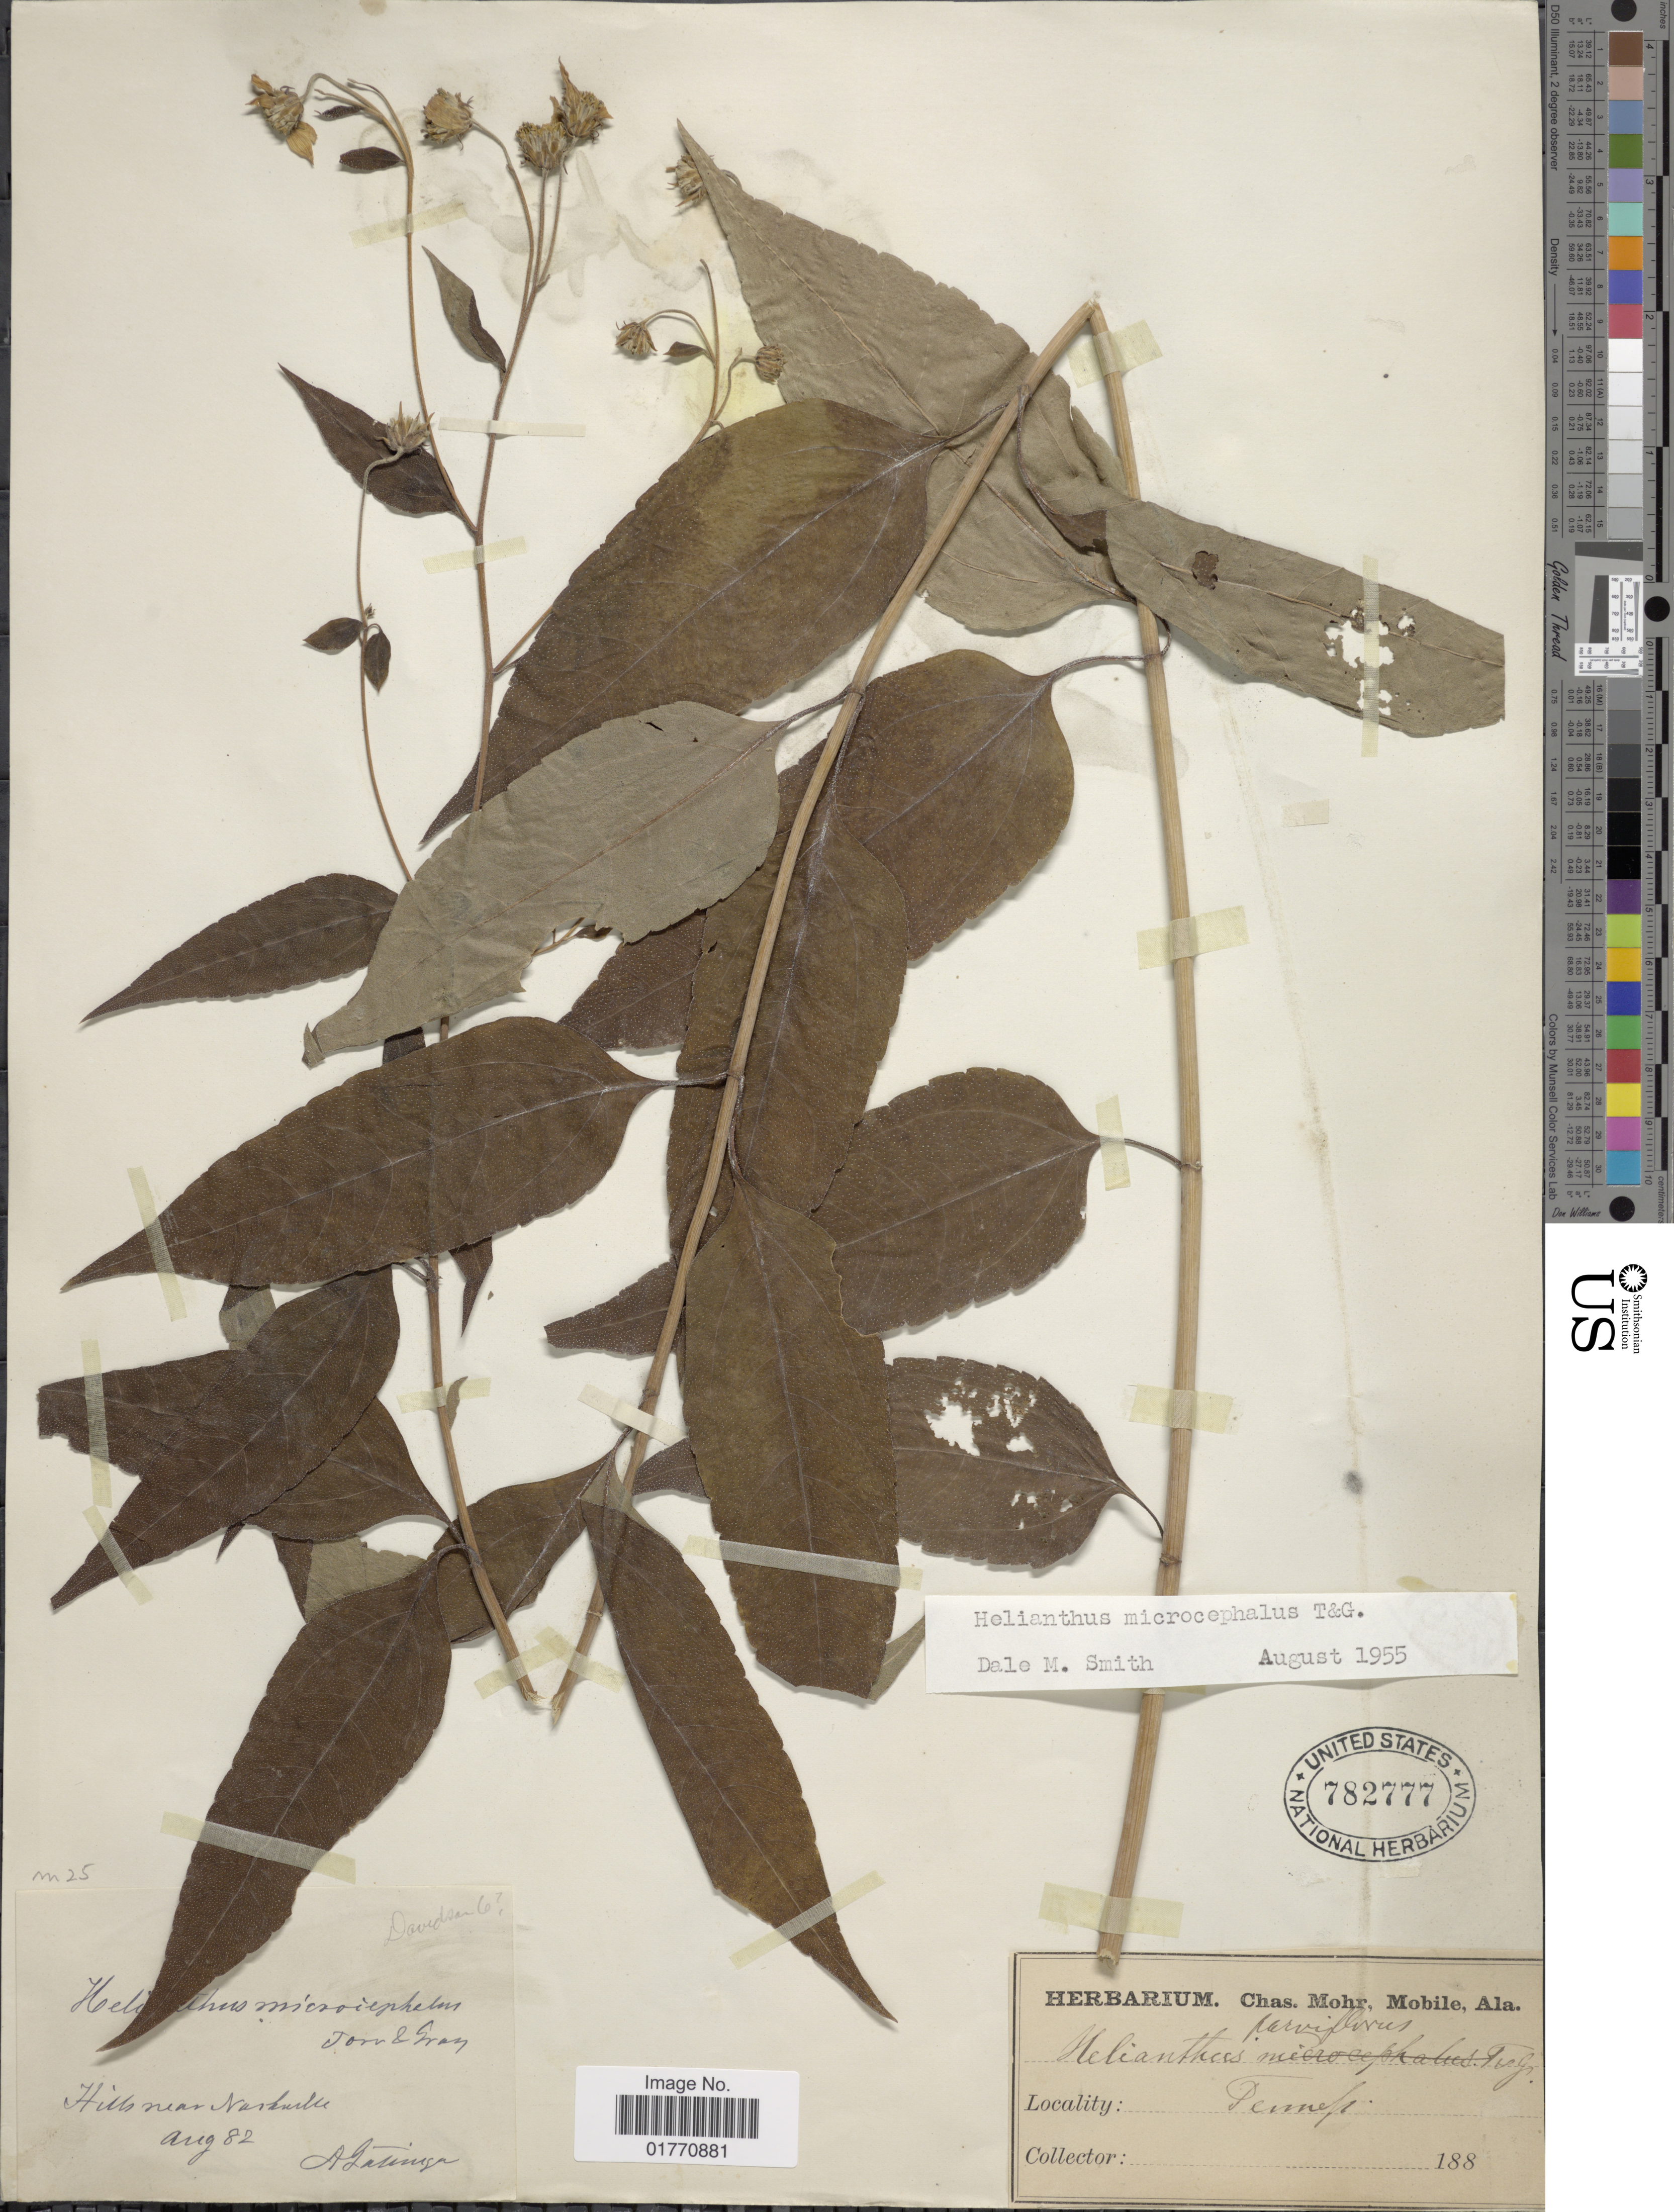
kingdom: Plantae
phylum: Tracheophyta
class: Magnoliopsida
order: Asterales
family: Asteraceae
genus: Helianthus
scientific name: Helianthus microcephalus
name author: Torr. & A. Gray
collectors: A. Gattinger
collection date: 1882-08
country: United States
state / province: Tennessee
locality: Hills near Nashville.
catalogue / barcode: US 78277